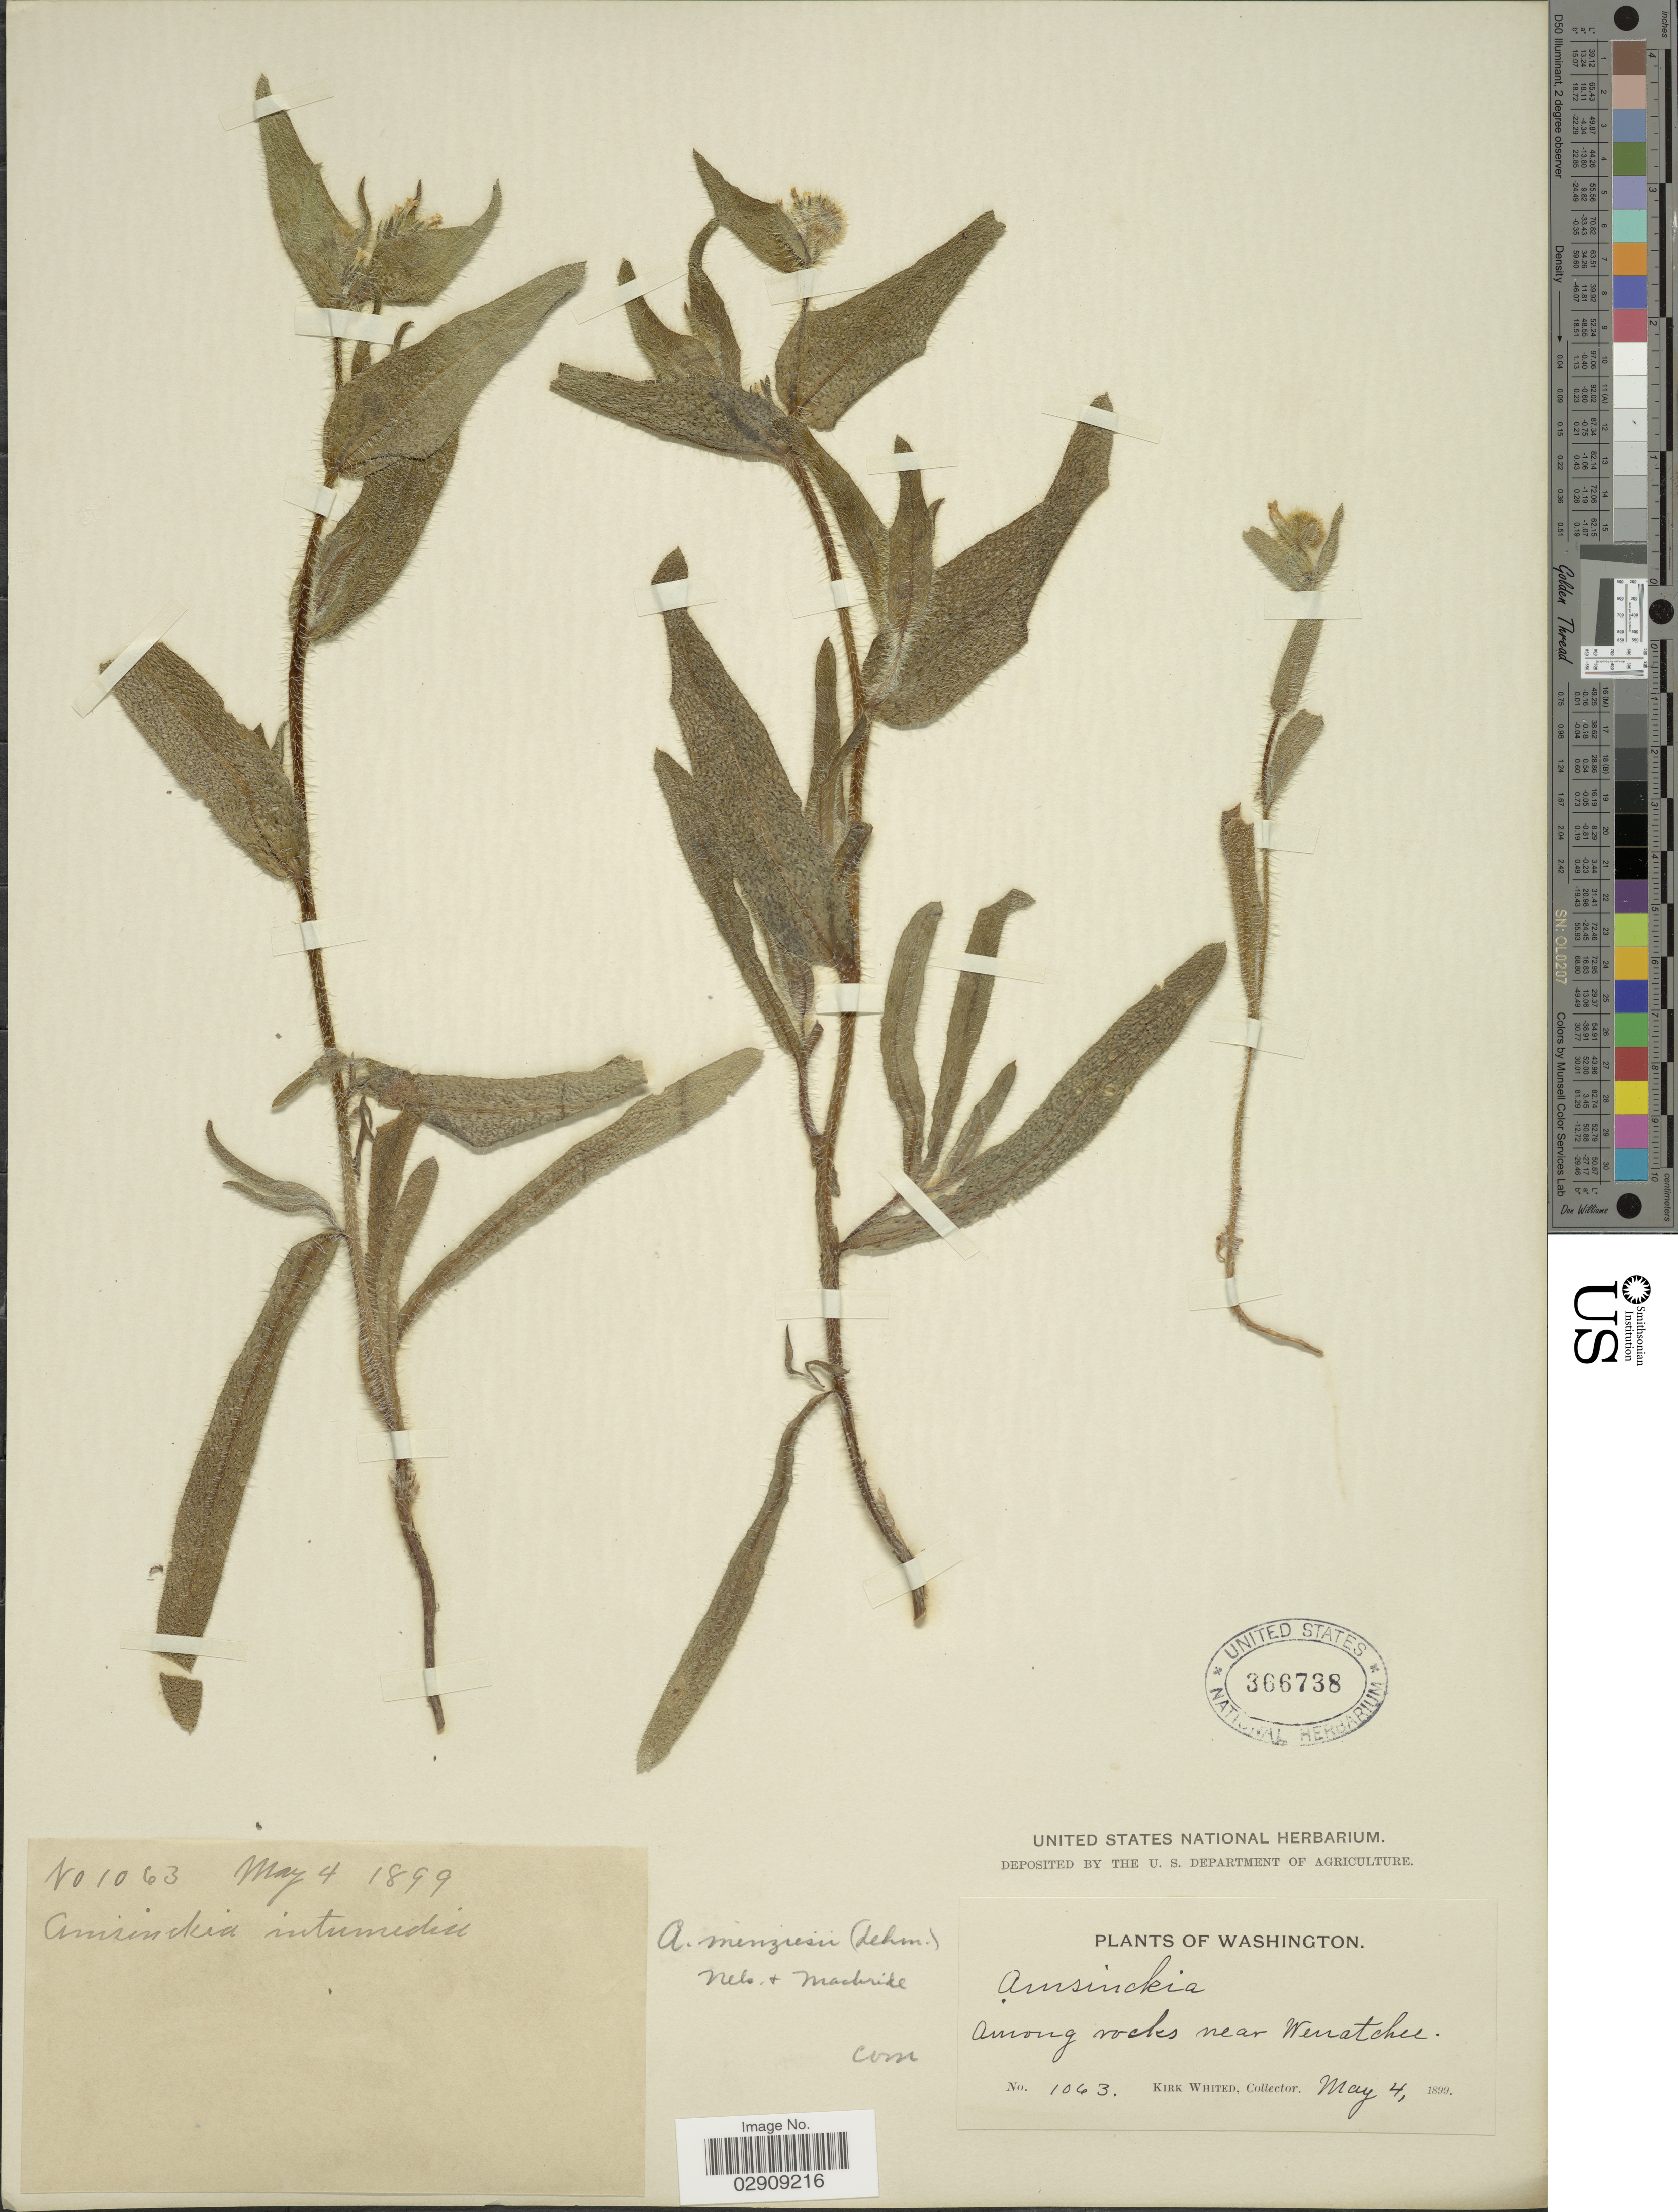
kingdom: Plantae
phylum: Tracheophyta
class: Magnoliopsida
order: Boraginales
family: Boraginaceae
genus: Amsinckia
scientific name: Amsinckia menziesii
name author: A. Nelson & J.F. Macbr.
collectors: K. Whited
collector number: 1063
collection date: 1899-05-04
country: United States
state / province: Washington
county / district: Chelan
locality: Among rocks near Wenatchee.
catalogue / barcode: US 366738